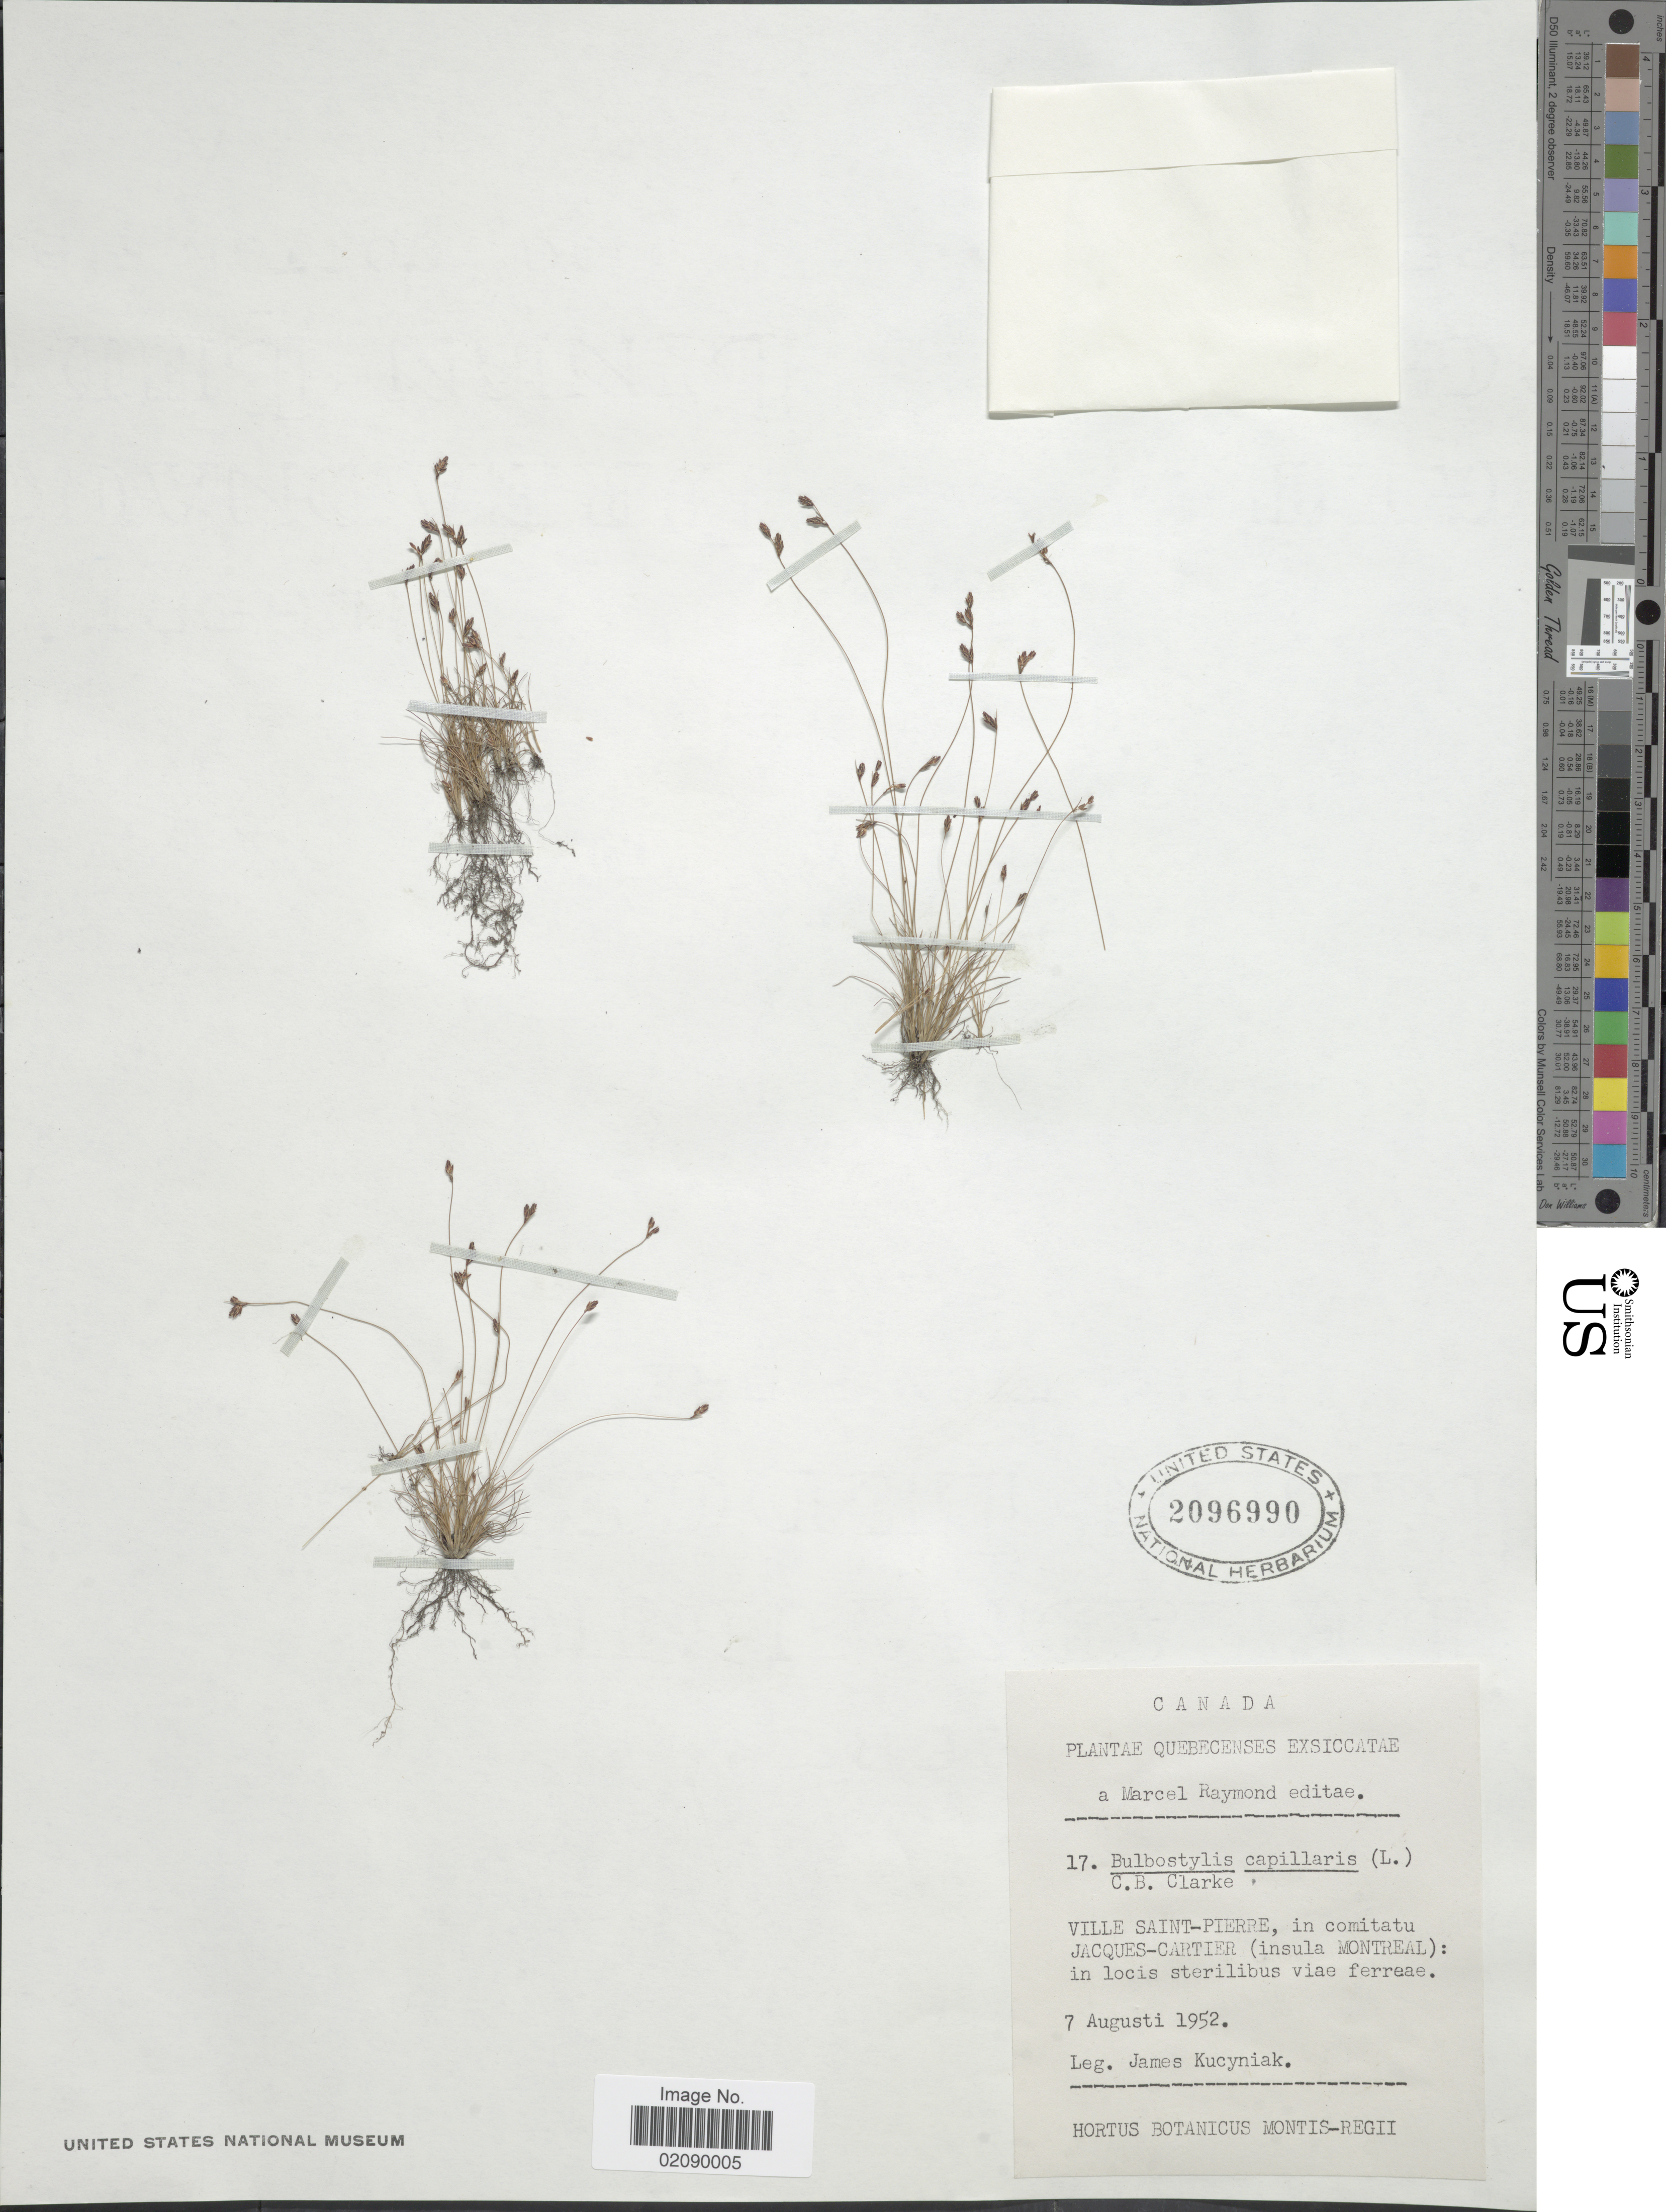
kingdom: Plantae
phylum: Tracheophyta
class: Liliopsida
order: Poales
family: Cyperaceae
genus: Bulbostylis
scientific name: Bulbostylis capillaris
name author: (L.) Kunth ex C.B. Clarke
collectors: J. Kucyniak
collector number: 17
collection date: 1952-08-07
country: Canada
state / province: Quebec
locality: Ville Saint-Pierre, in comitatu Jacques-Carter (insula Montreal): in locis sterilibus viae ferreae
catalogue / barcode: US 2096990